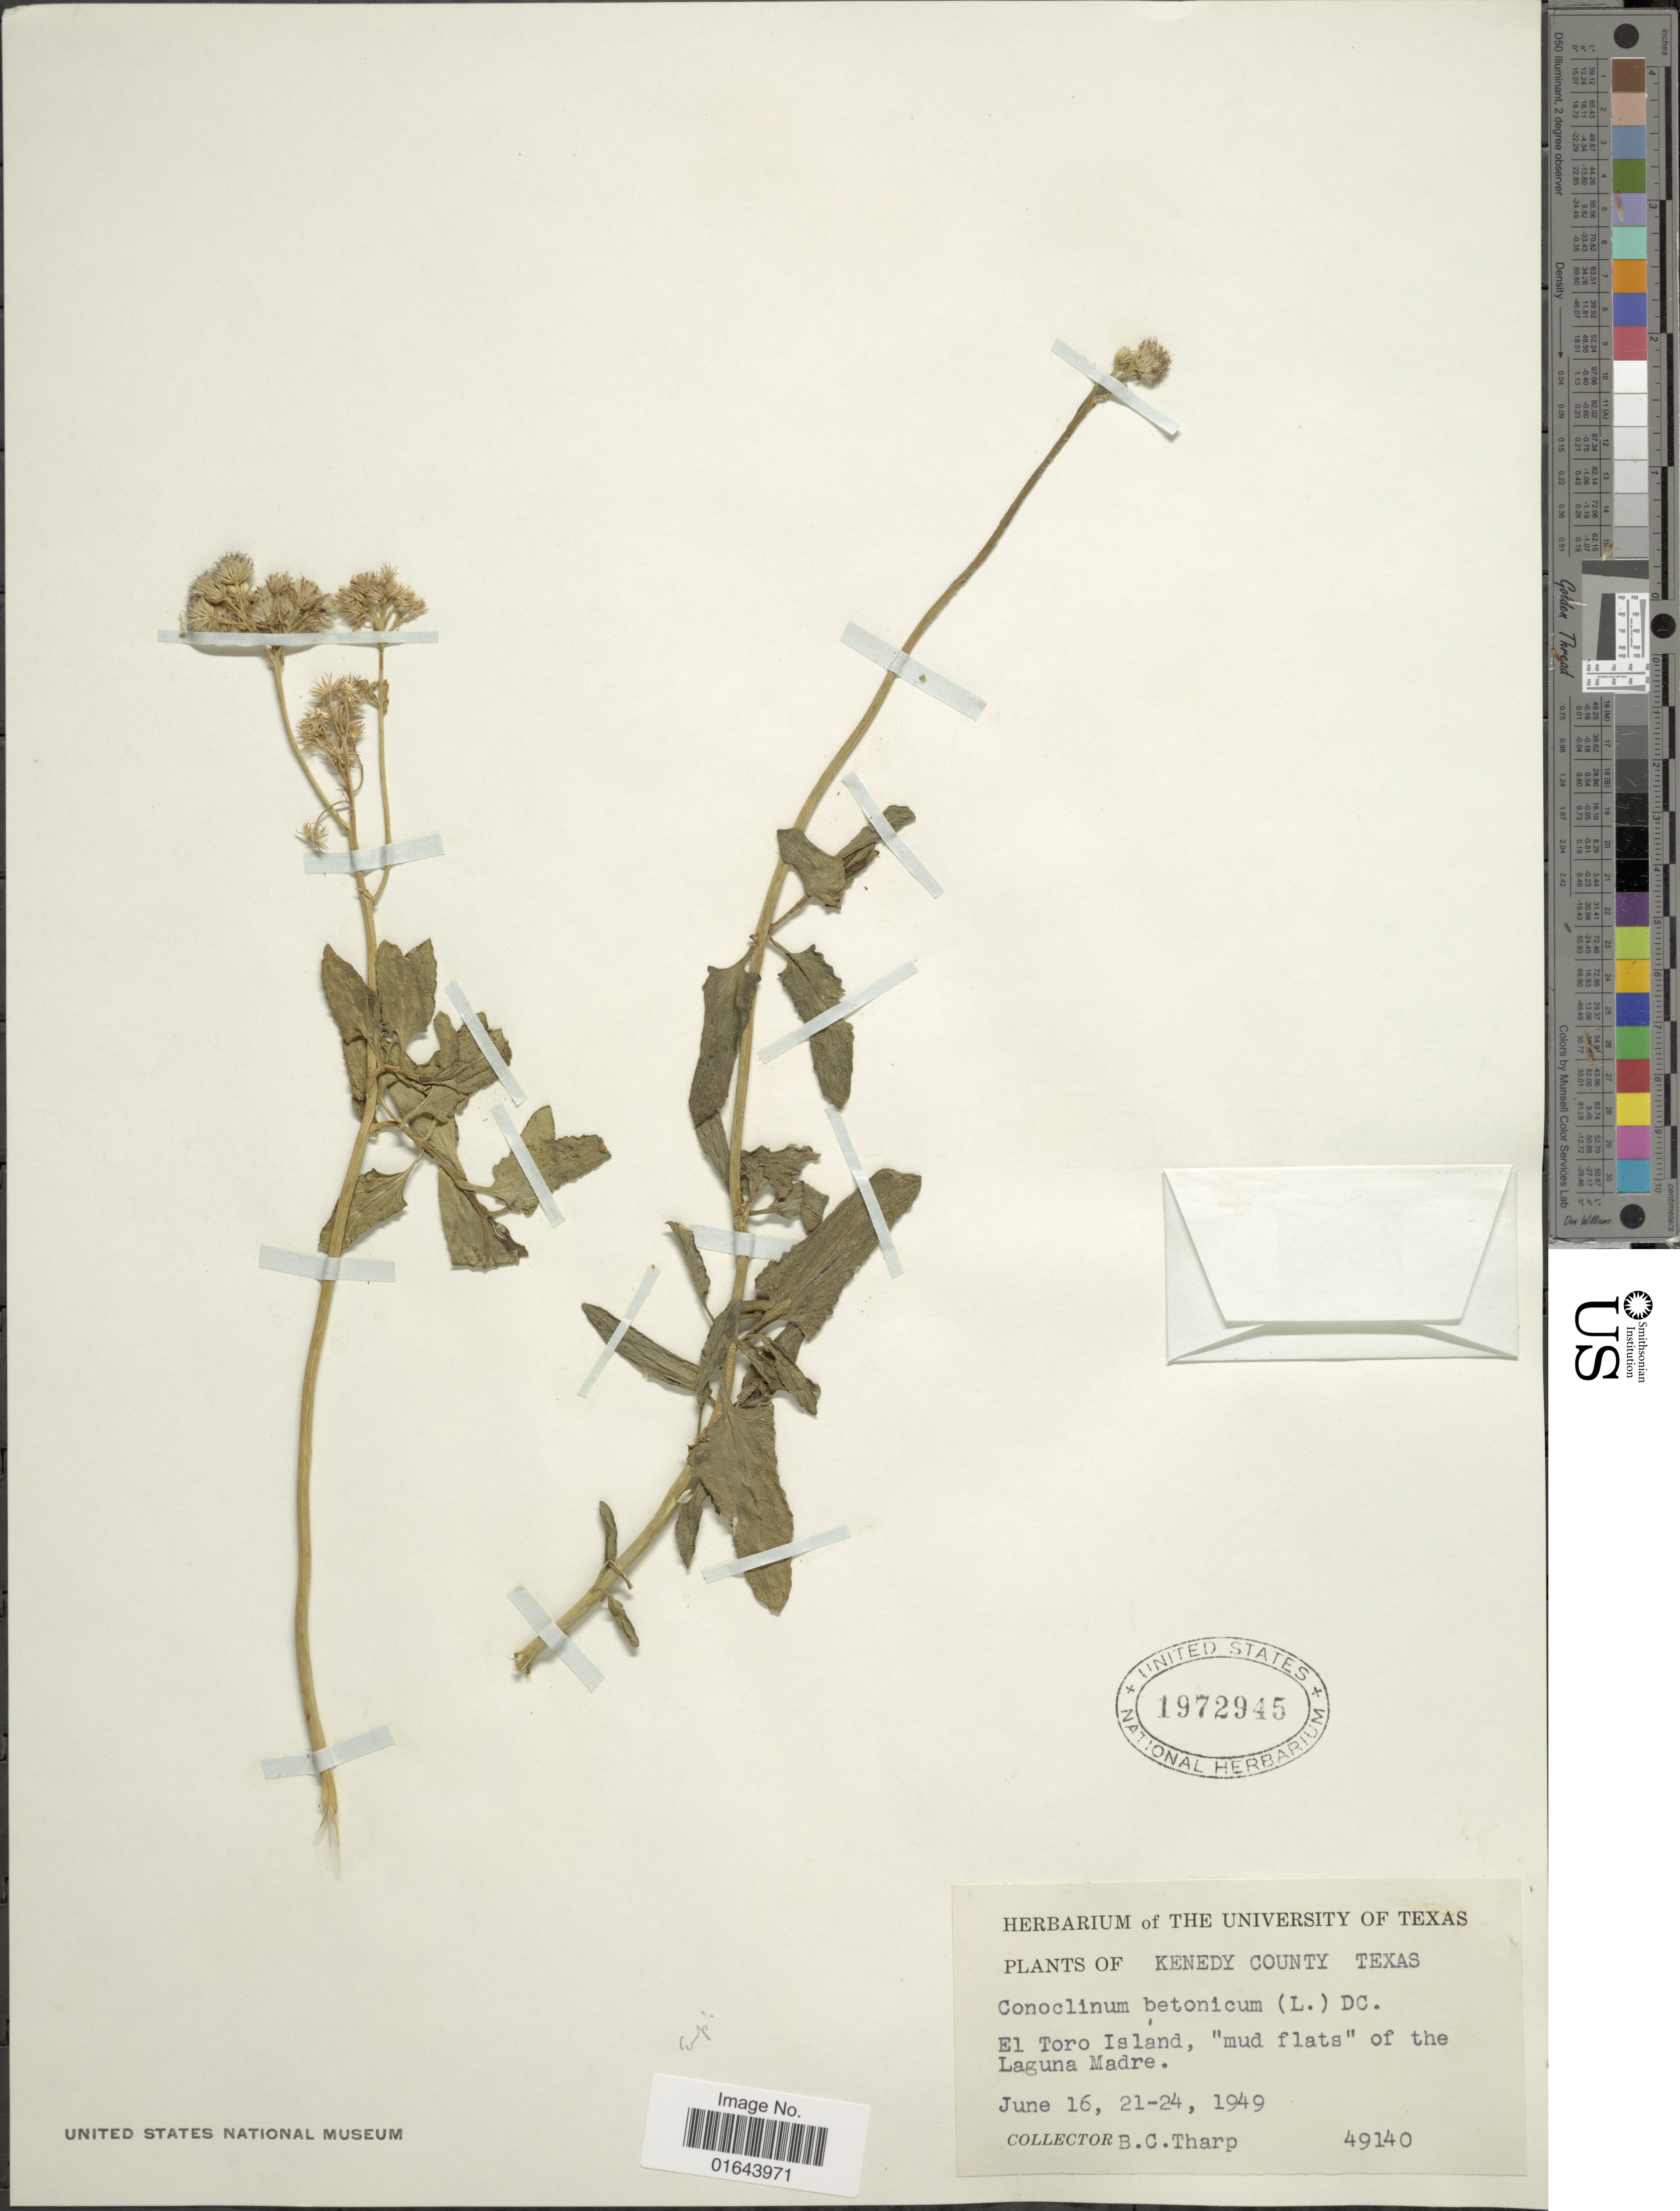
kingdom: Plantae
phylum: Tracheophyta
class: Magnoliopsida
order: Asterales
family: Asteraceae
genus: Conoclinium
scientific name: Conoclinium betonicifolium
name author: (Mill.) R.M. King & H. Rob.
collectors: B. C. Tharp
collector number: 49140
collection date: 1949-06-16/1949-06-24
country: United States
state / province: Texas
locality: Kenedy County Texas. El Toro Island, "mud flats" of the Laguna Madre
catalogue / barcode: US 1972945